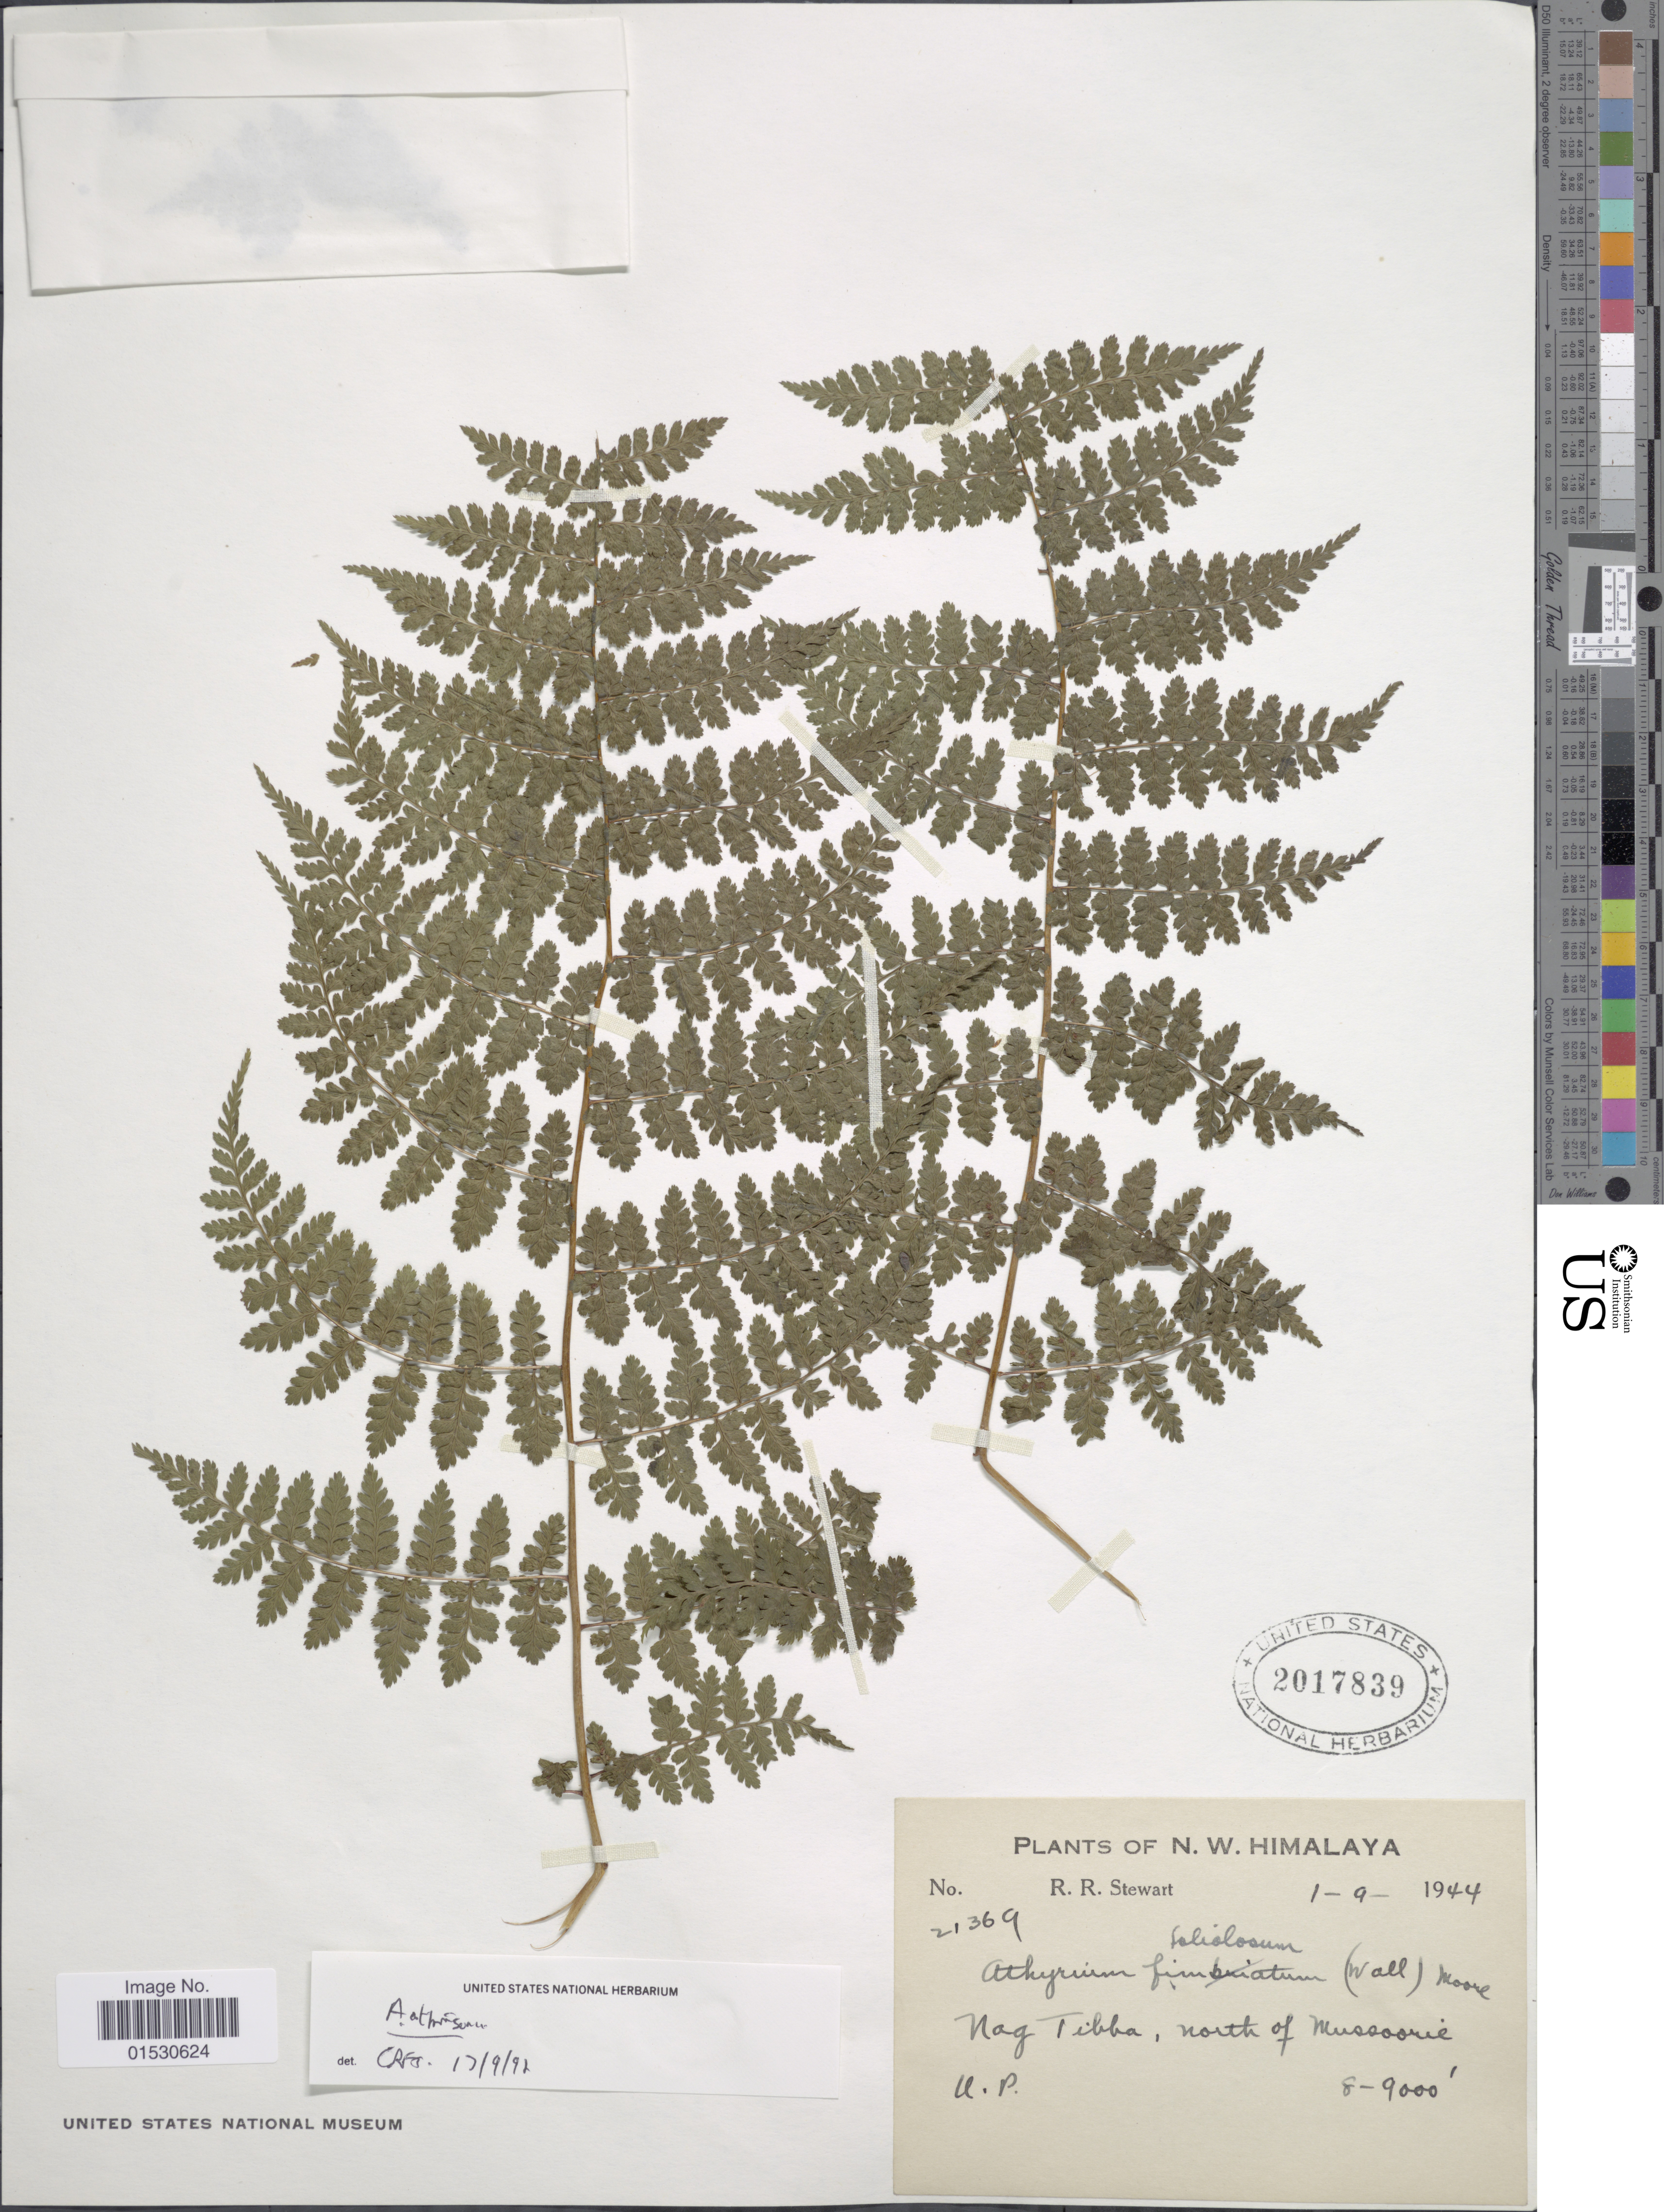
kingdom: Plantae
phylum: Tracheophyta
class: Polypodiopsida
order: Polypodiales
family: Athyriaceae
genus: Athyrium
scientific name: Athyrium fimbriatum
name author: (Wall.) T. Moore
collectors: R. R. Stewart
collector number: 21369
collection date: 1944-09-01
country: India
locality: N.W. Himalaya, Nag Tibba, North of Mussoorie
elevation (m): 2438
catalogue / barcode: US 2017839